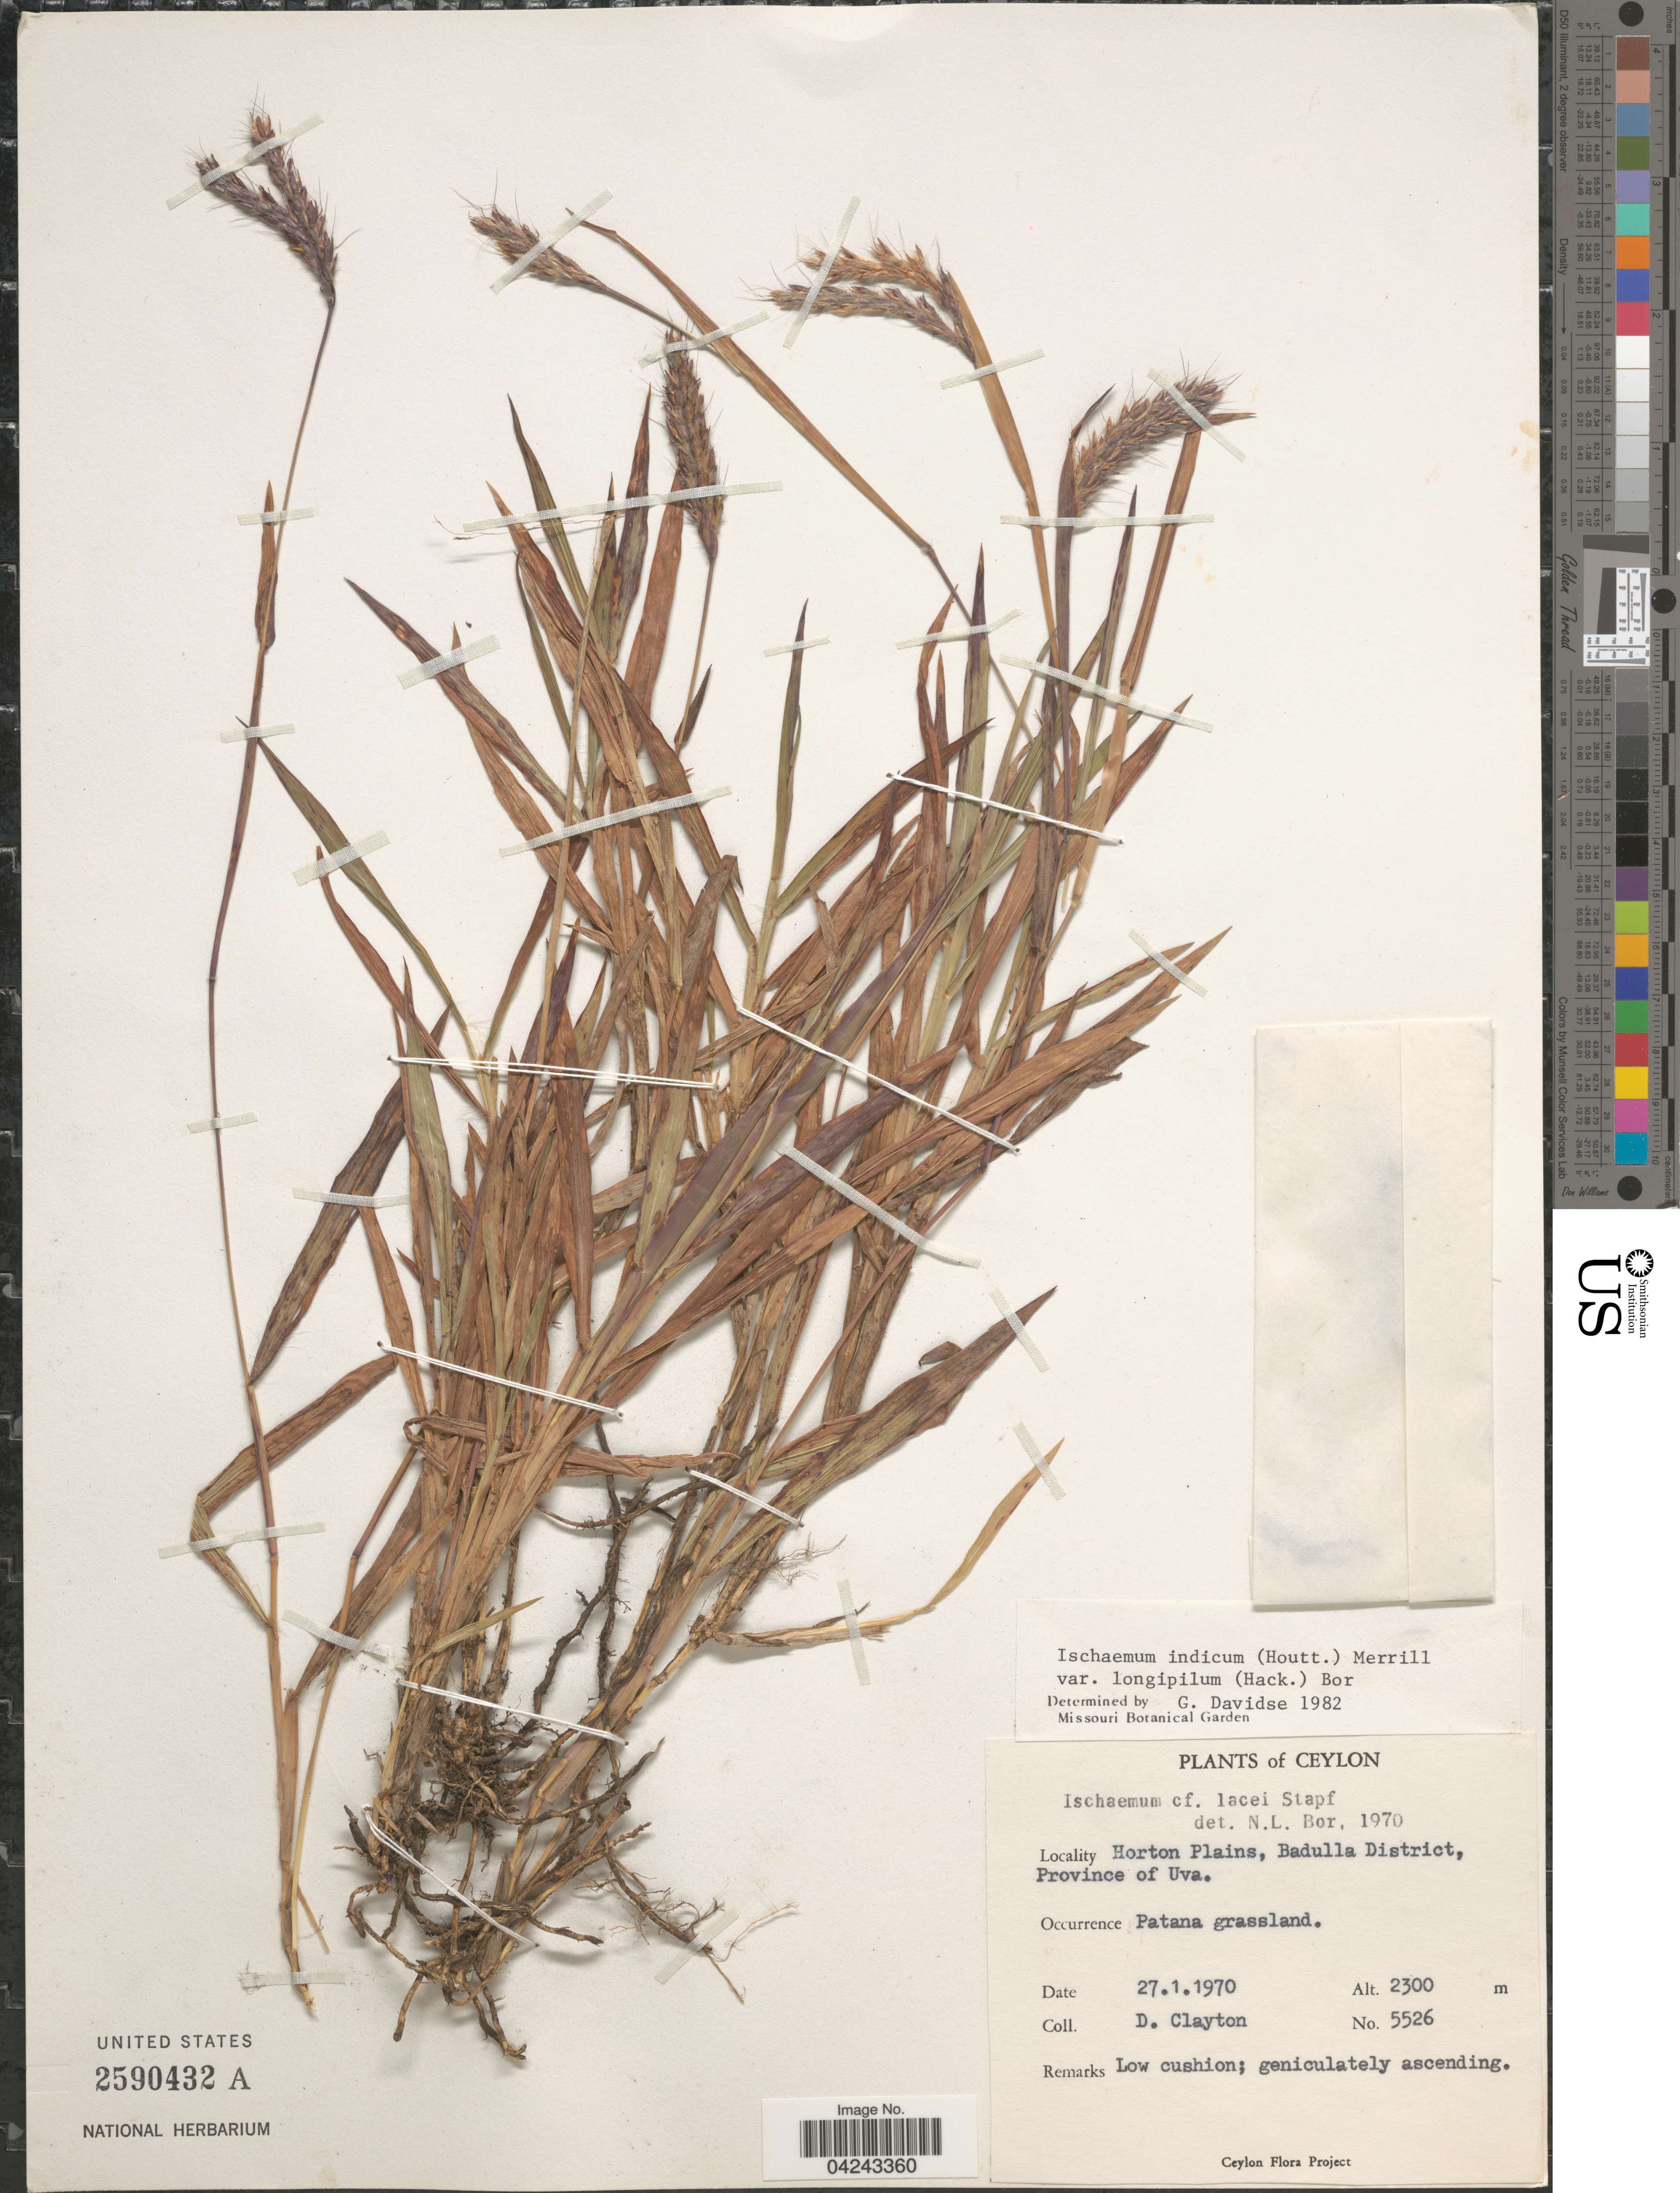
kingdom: Plantae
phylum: Tracheophyta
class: Liliopsida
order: Poales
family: Poaceae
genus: Ischaemum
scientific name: Ischaemum ciliare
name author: Retz.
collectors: D. Clayton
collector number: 5526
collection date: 1970-01-27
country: Sri Lanka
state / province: Uva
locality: Ceylon. Horton Plains, Badulla District.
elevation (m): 2300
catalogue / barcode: US 2590432A